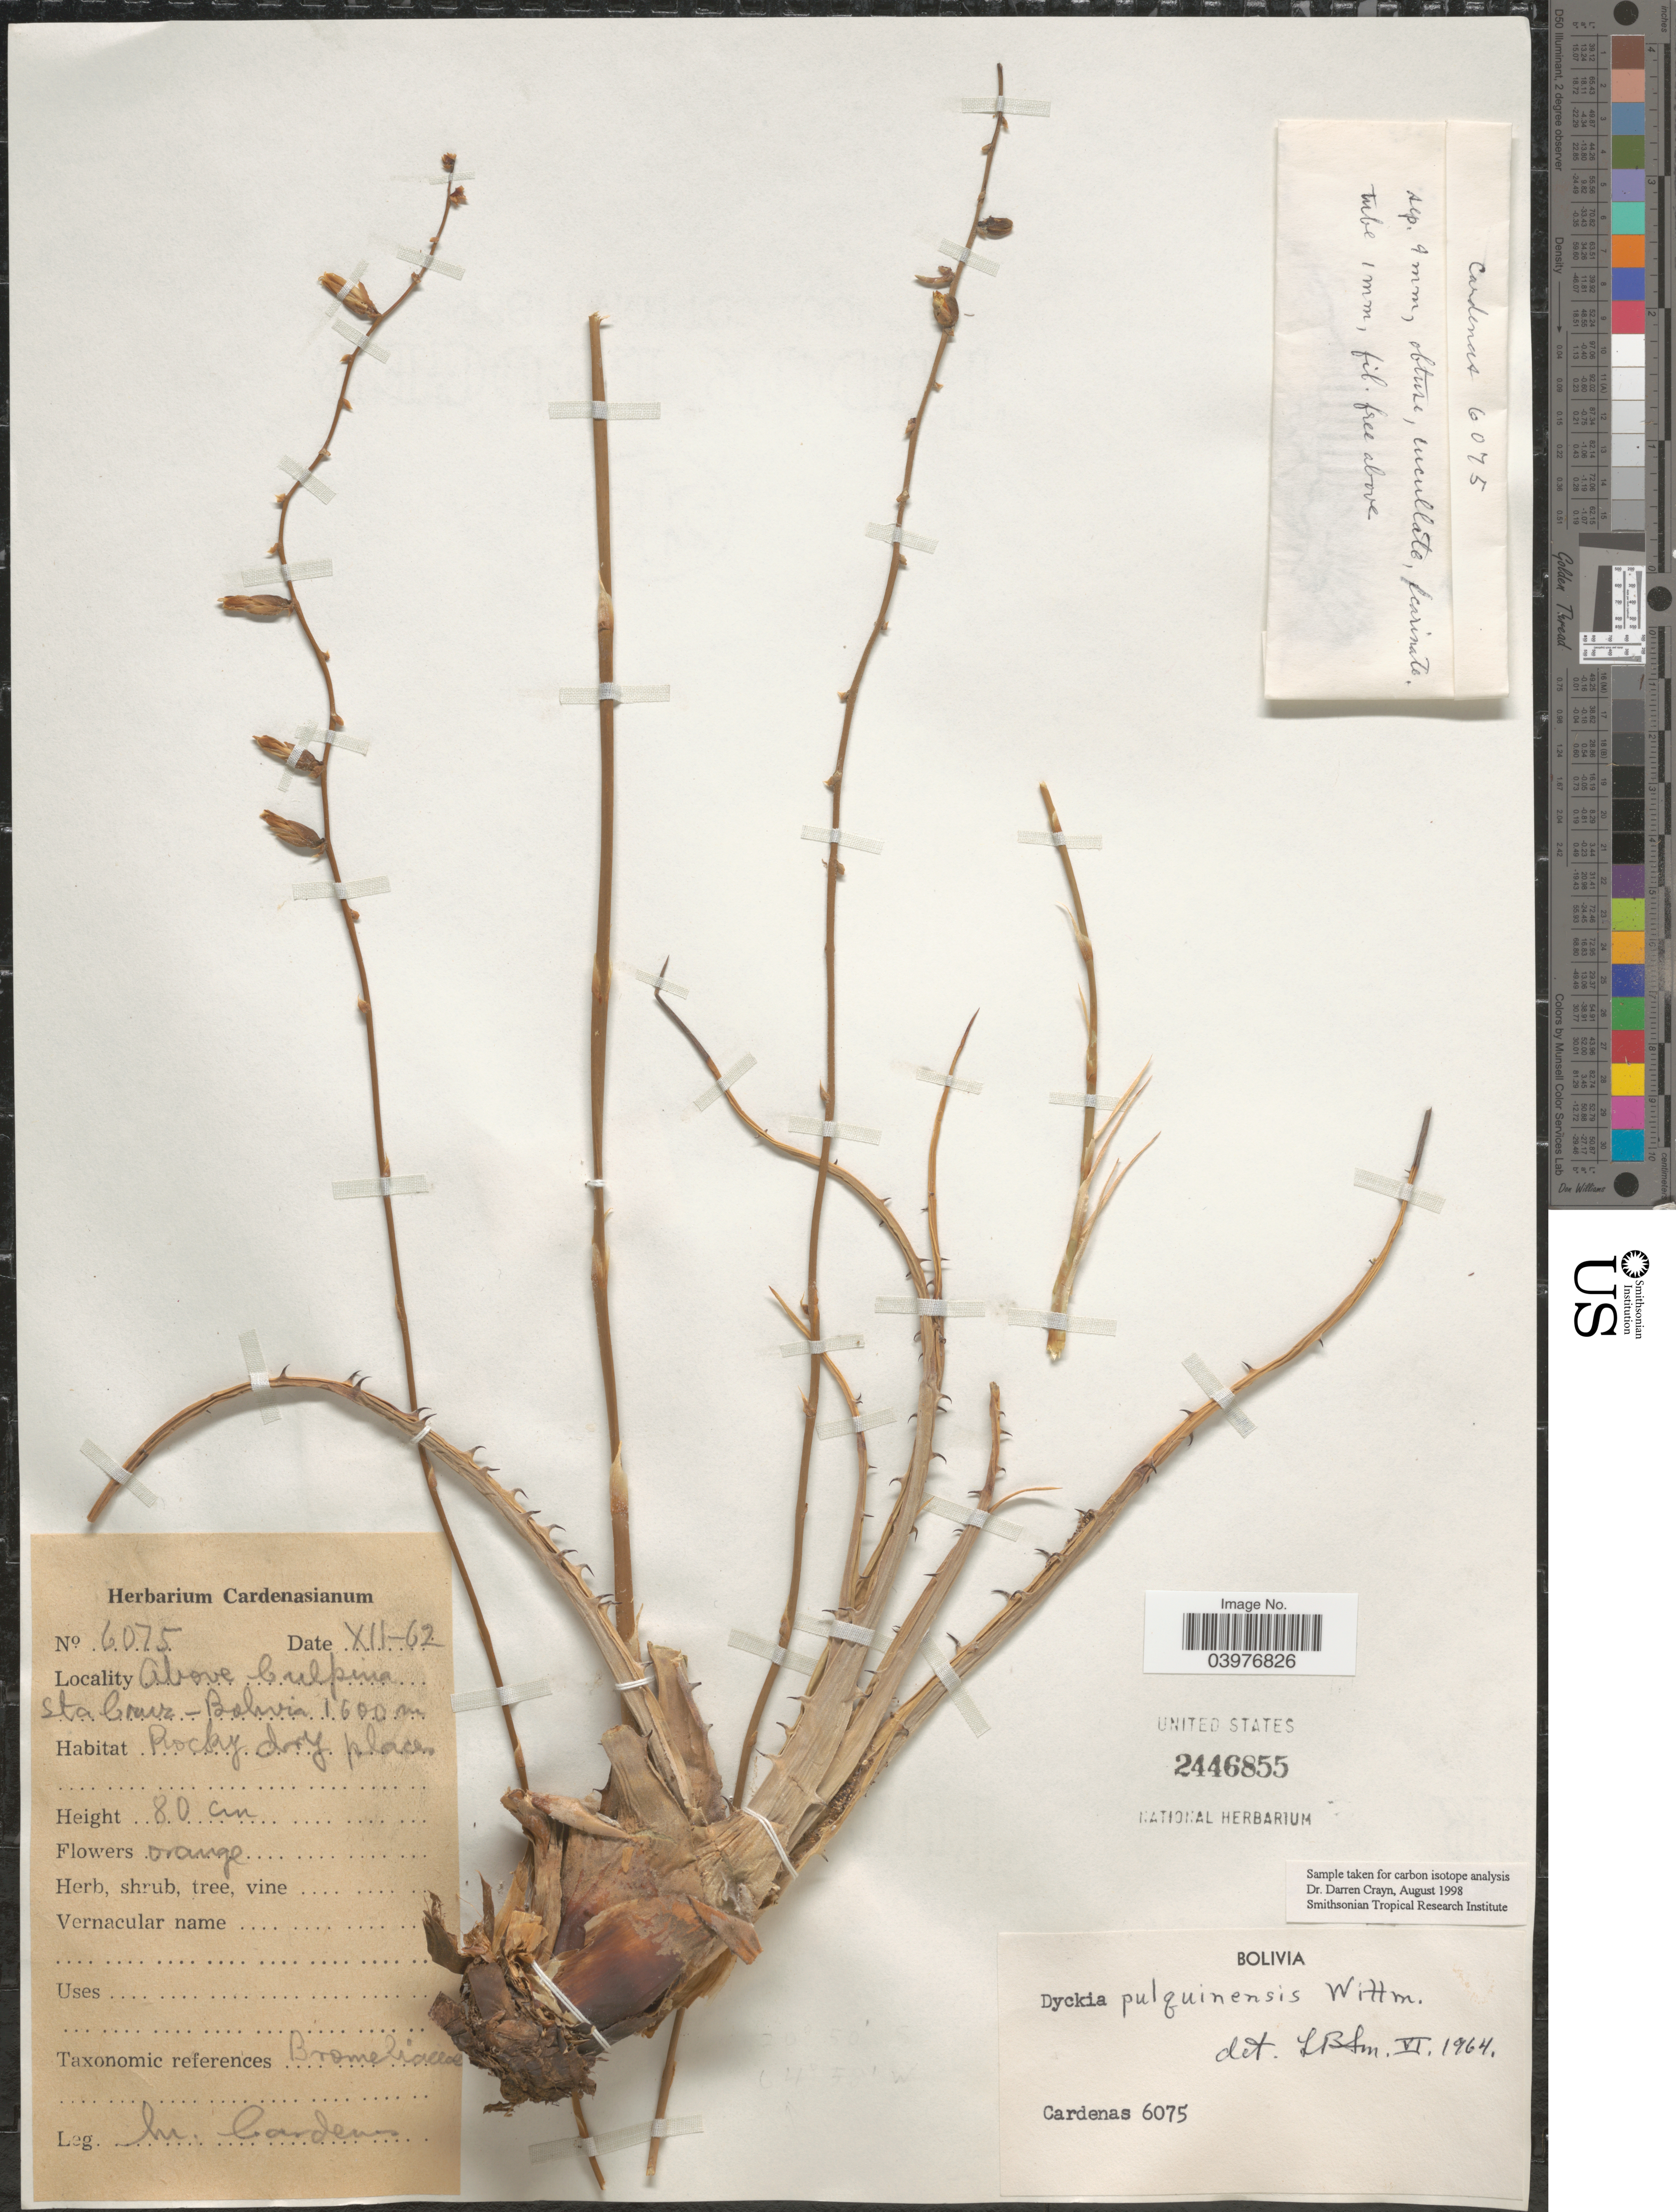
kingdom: Plantae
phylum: Tracheophyta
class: Liliopsida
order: Poales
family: Bromeliaceae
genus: Dyckia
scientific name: Dyckia pulquinensis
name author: Wittm.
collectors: M. Cárdenas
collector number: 6075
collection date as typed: Transcribed d/m/y: /12/62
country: Bolivia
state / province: Santa Cruz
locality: Above Culpina.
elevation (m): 1600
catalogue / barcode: US 2446855